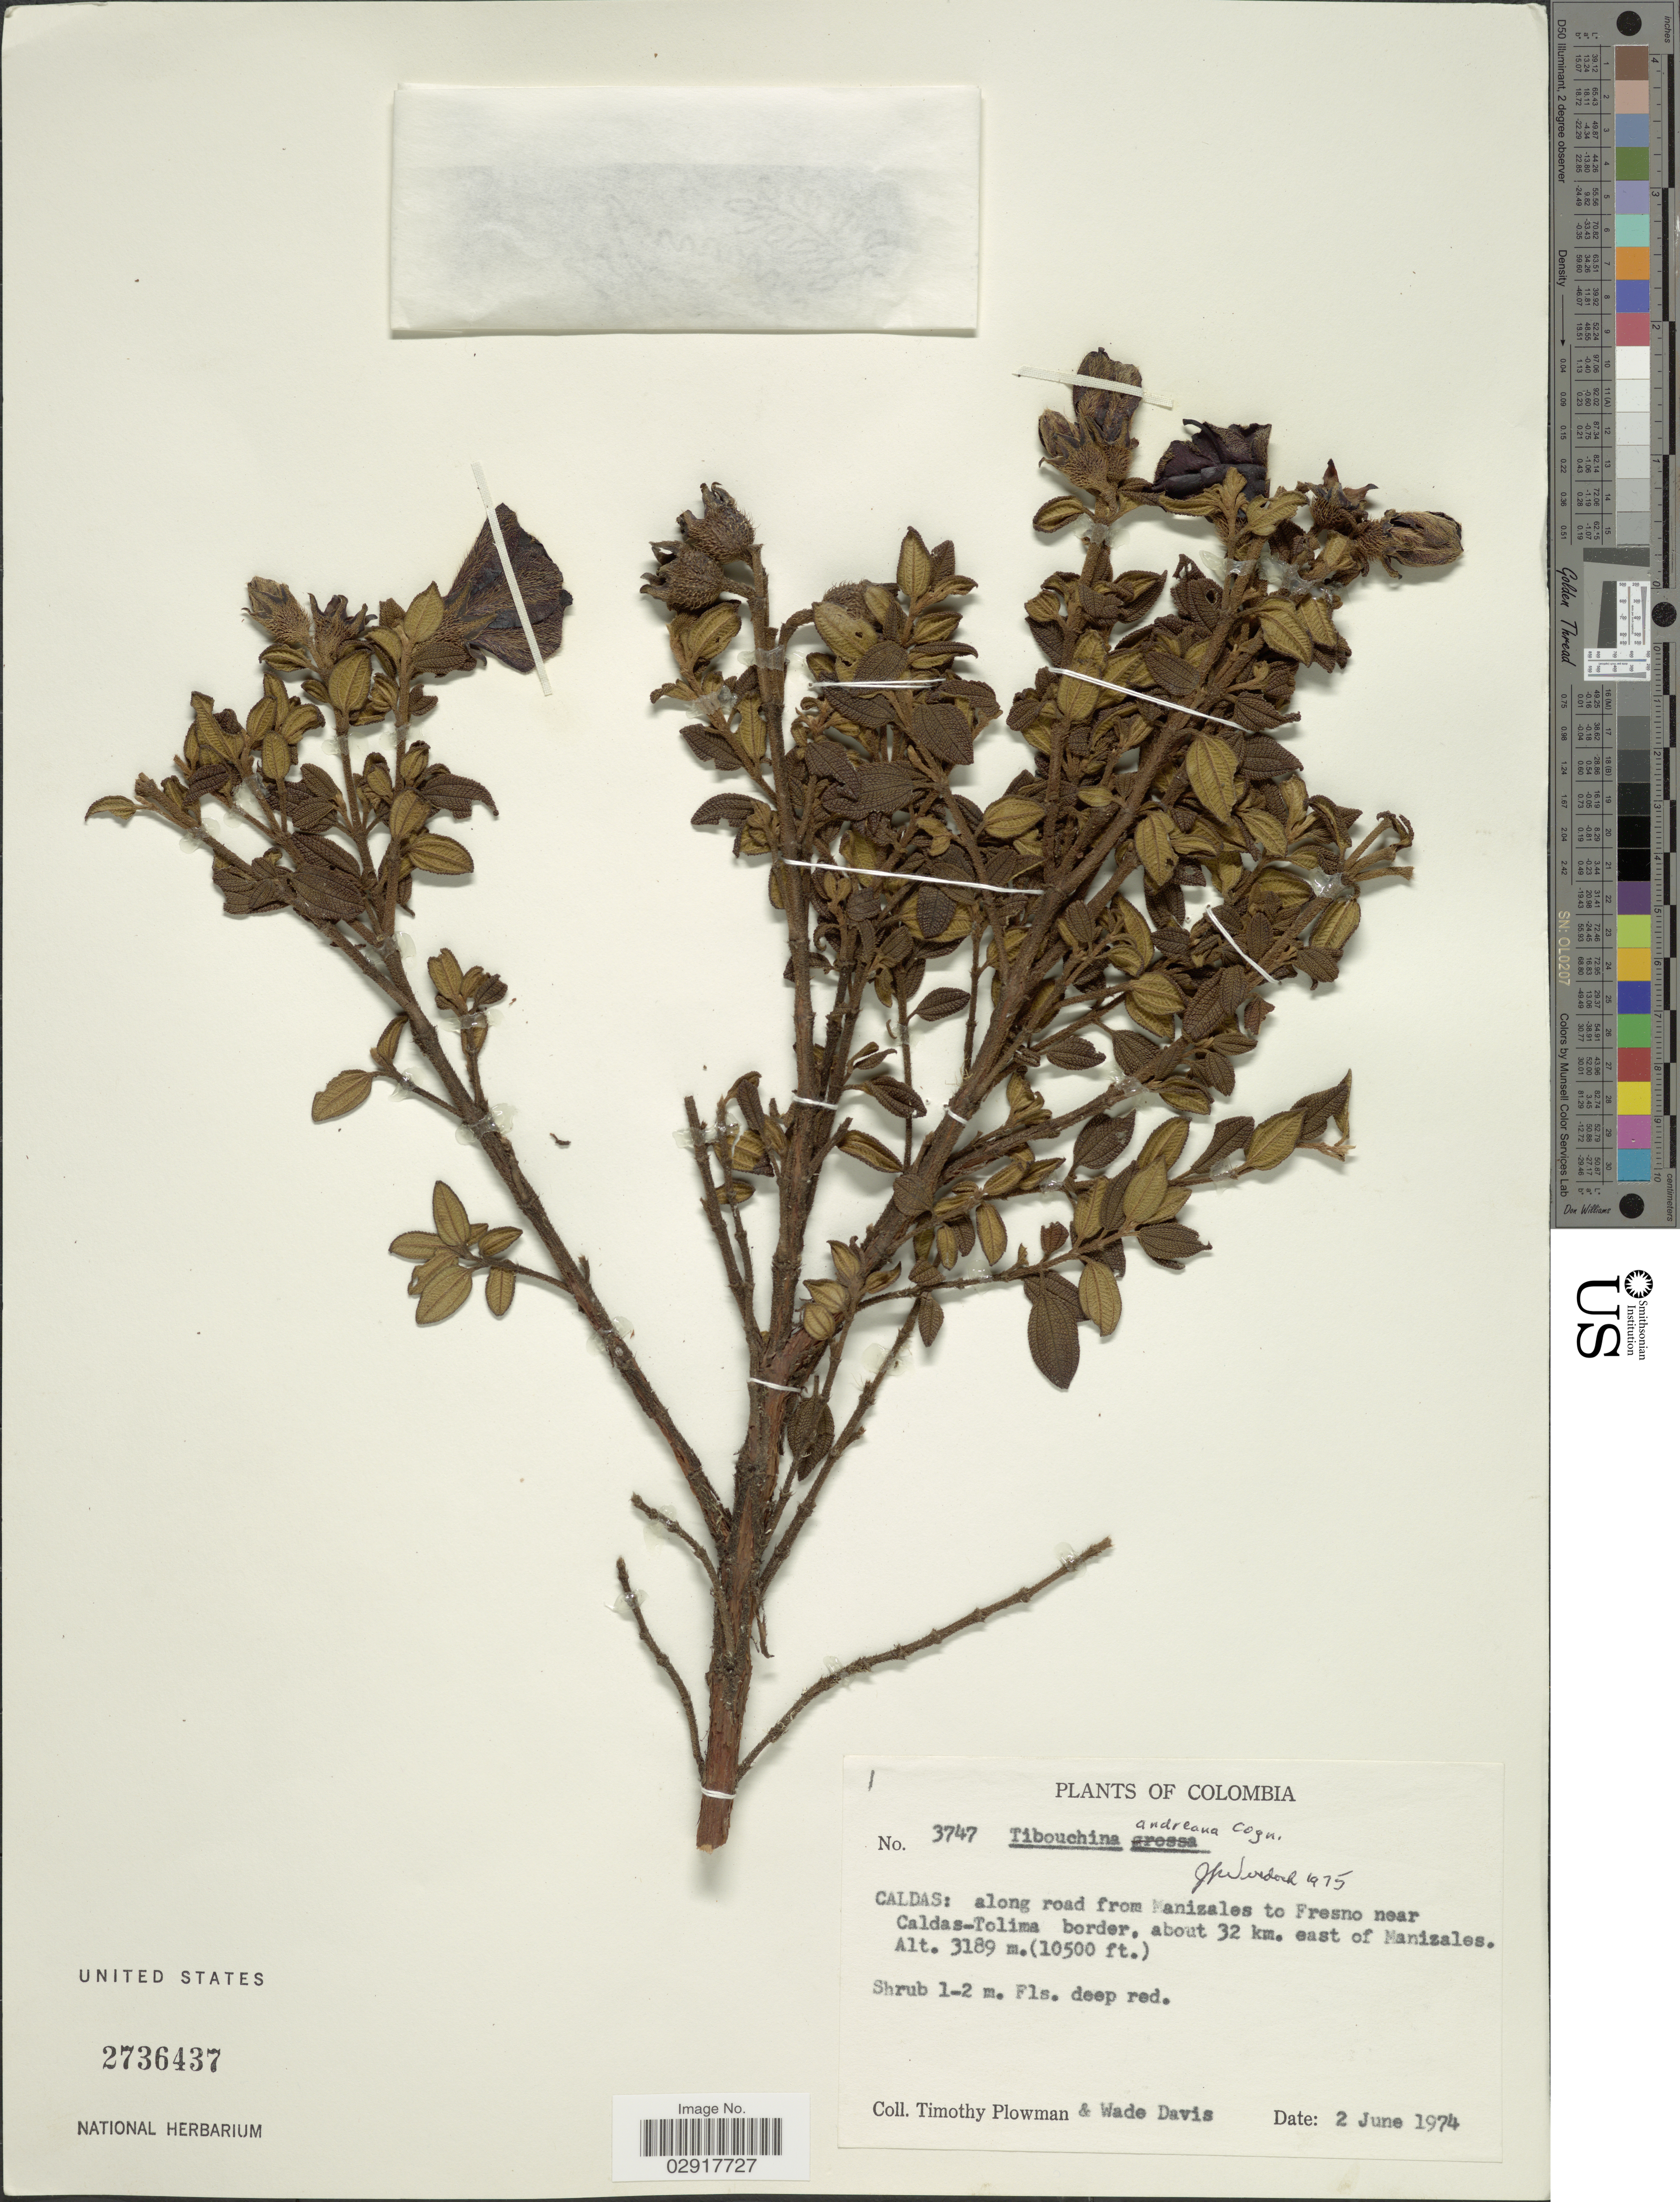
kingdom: Plantae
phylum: Tracheophyta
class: Magnoliopsida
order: Myrtales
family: Melastomataceae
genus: Chaetogastra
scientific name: Chaetogastra andreana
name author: (Cogn.) P.J.F. Guim. & Michelang.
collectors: T. Plowman & W. Davis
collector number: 3747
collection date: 1974-06-02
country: Colombia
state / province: Caldas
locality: Along road from Manizales to Fresno near Caldas-Tolima border, about 32 km. east of Manizales.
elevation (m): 3189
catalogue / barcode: US 2736437